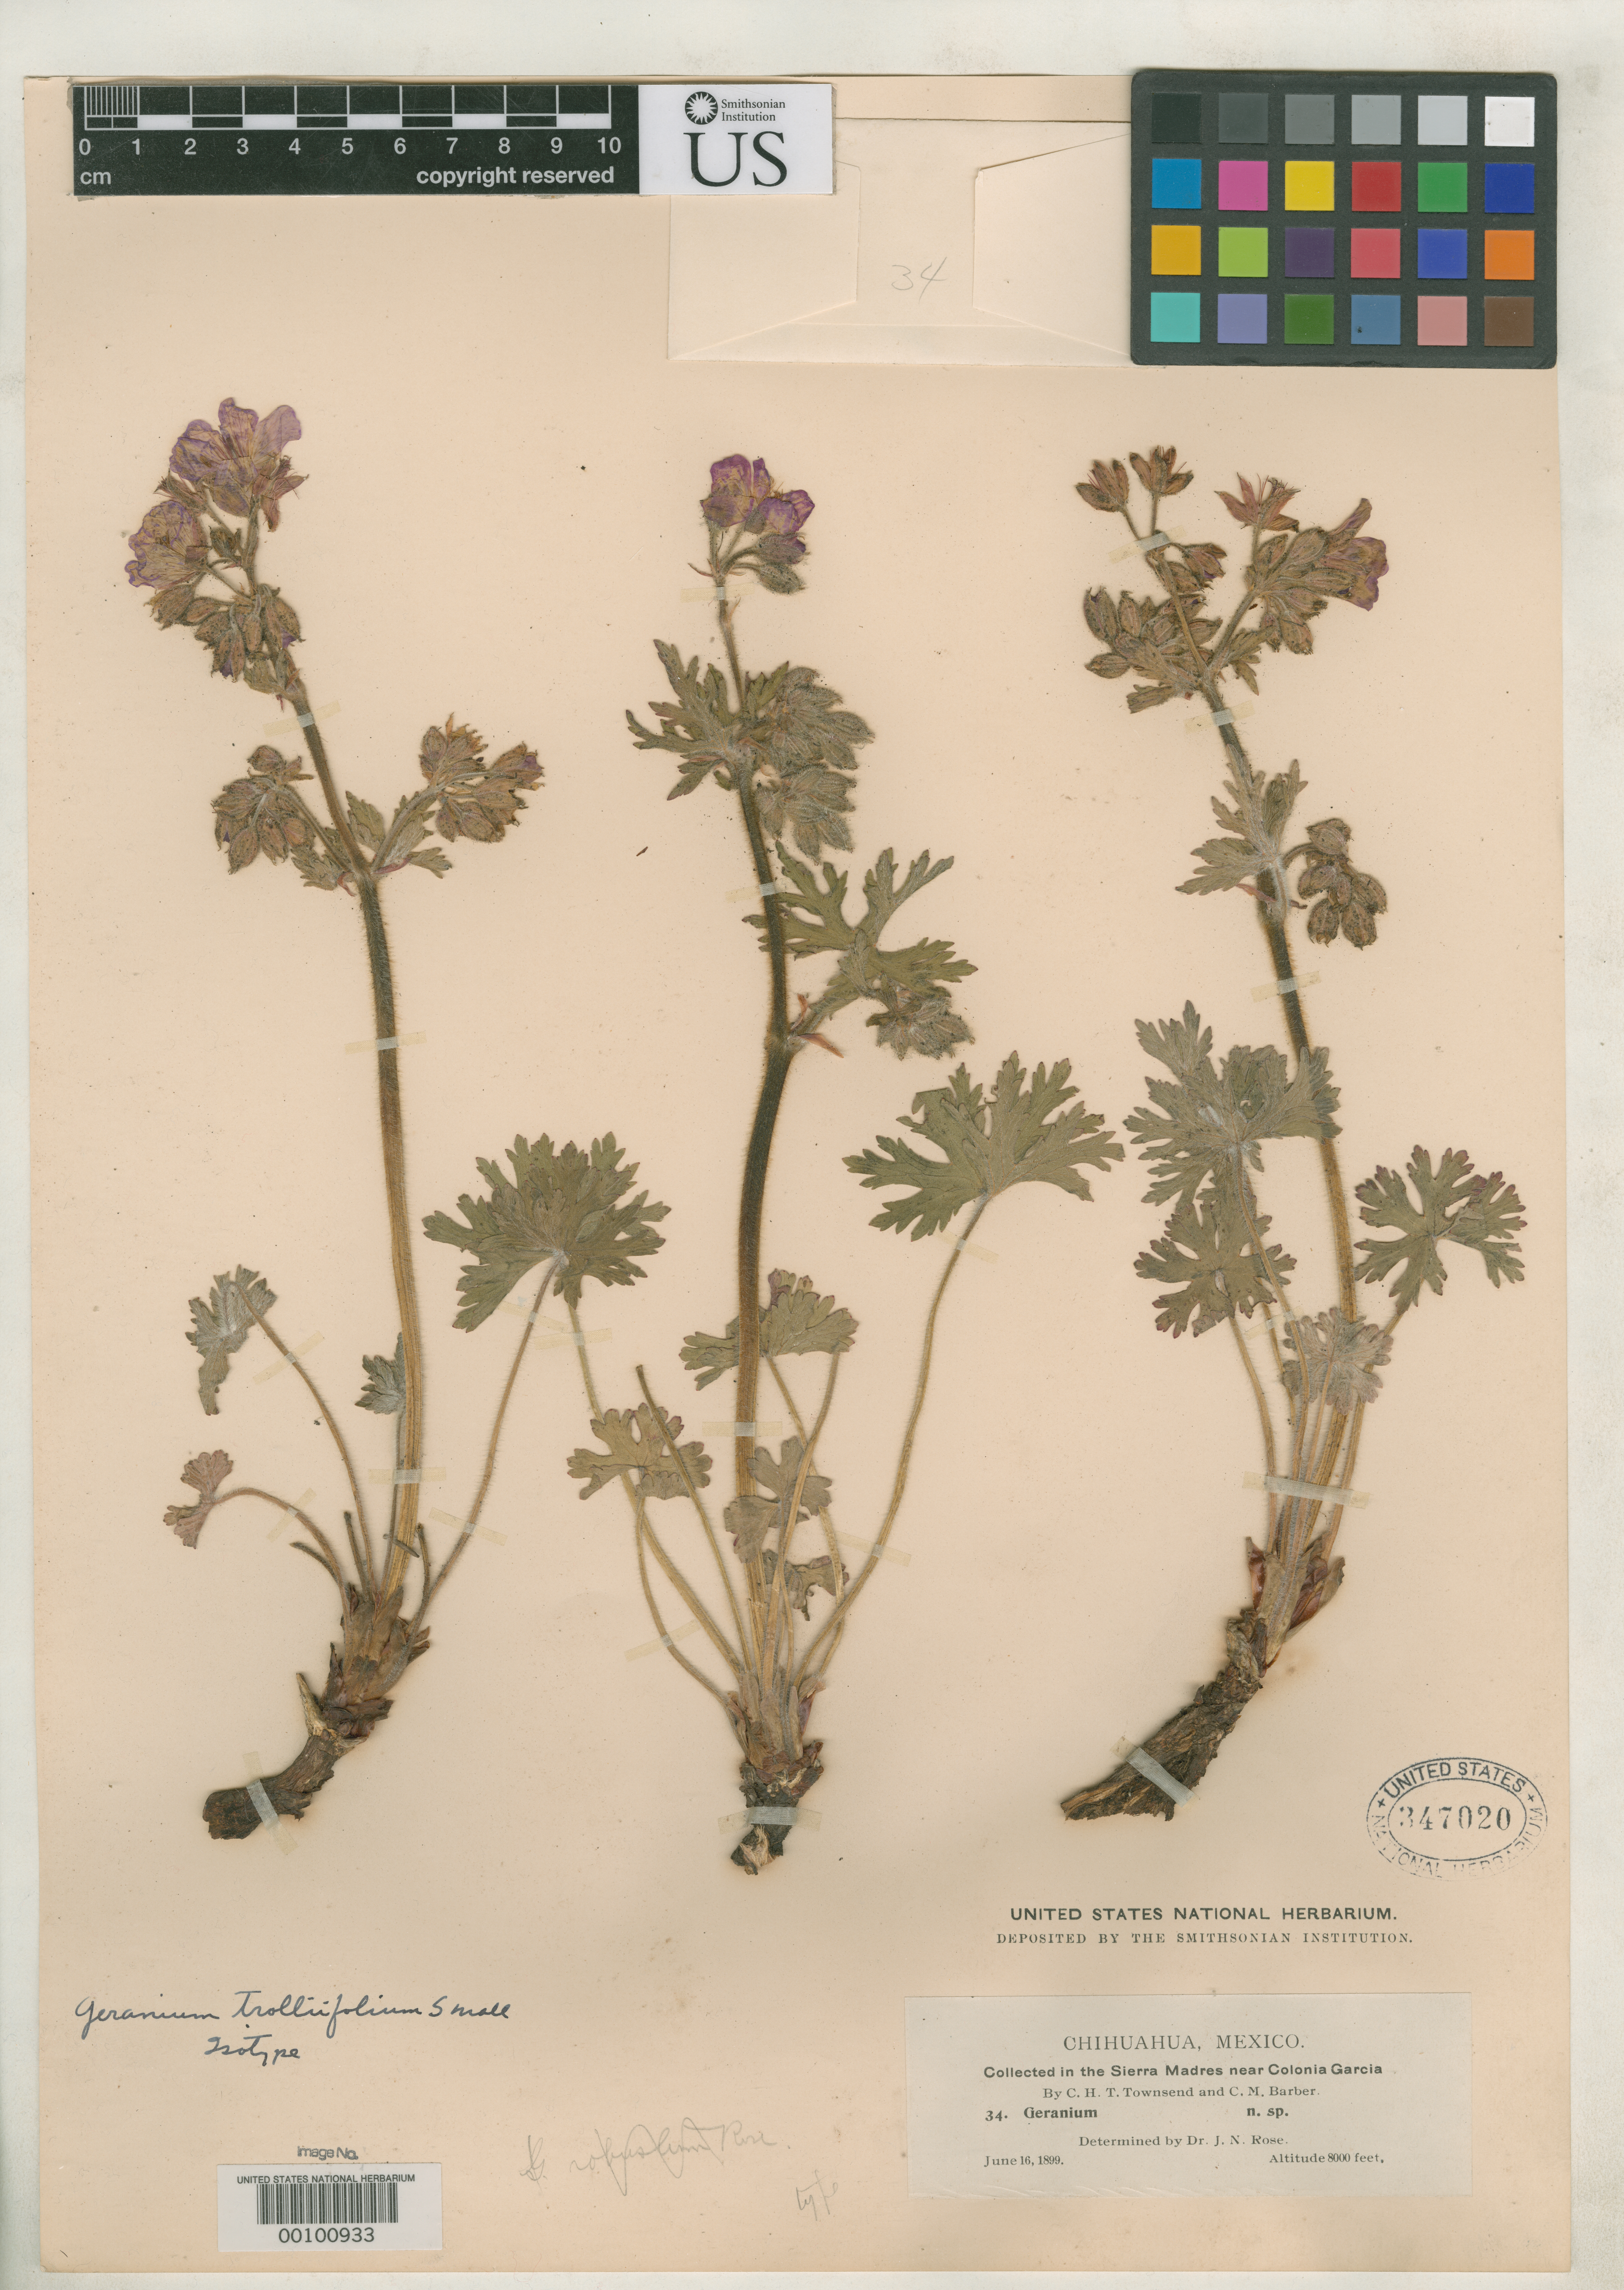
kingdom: Plantae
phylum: Tracheophyta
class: Magnoliopsida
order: Geraniales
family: Geraniaceae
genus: Geranium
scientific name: Geranium trolliifolium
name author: Small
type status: Isotype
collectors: C. H. T. Townsend & C. Barber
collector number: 34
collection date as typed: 16 Jun 1899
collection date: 1899-06-16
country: Mexico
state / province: Chihuahua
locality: Sierra Madre, near Colonia Garcia.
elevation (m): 2438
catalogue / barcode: US 347020